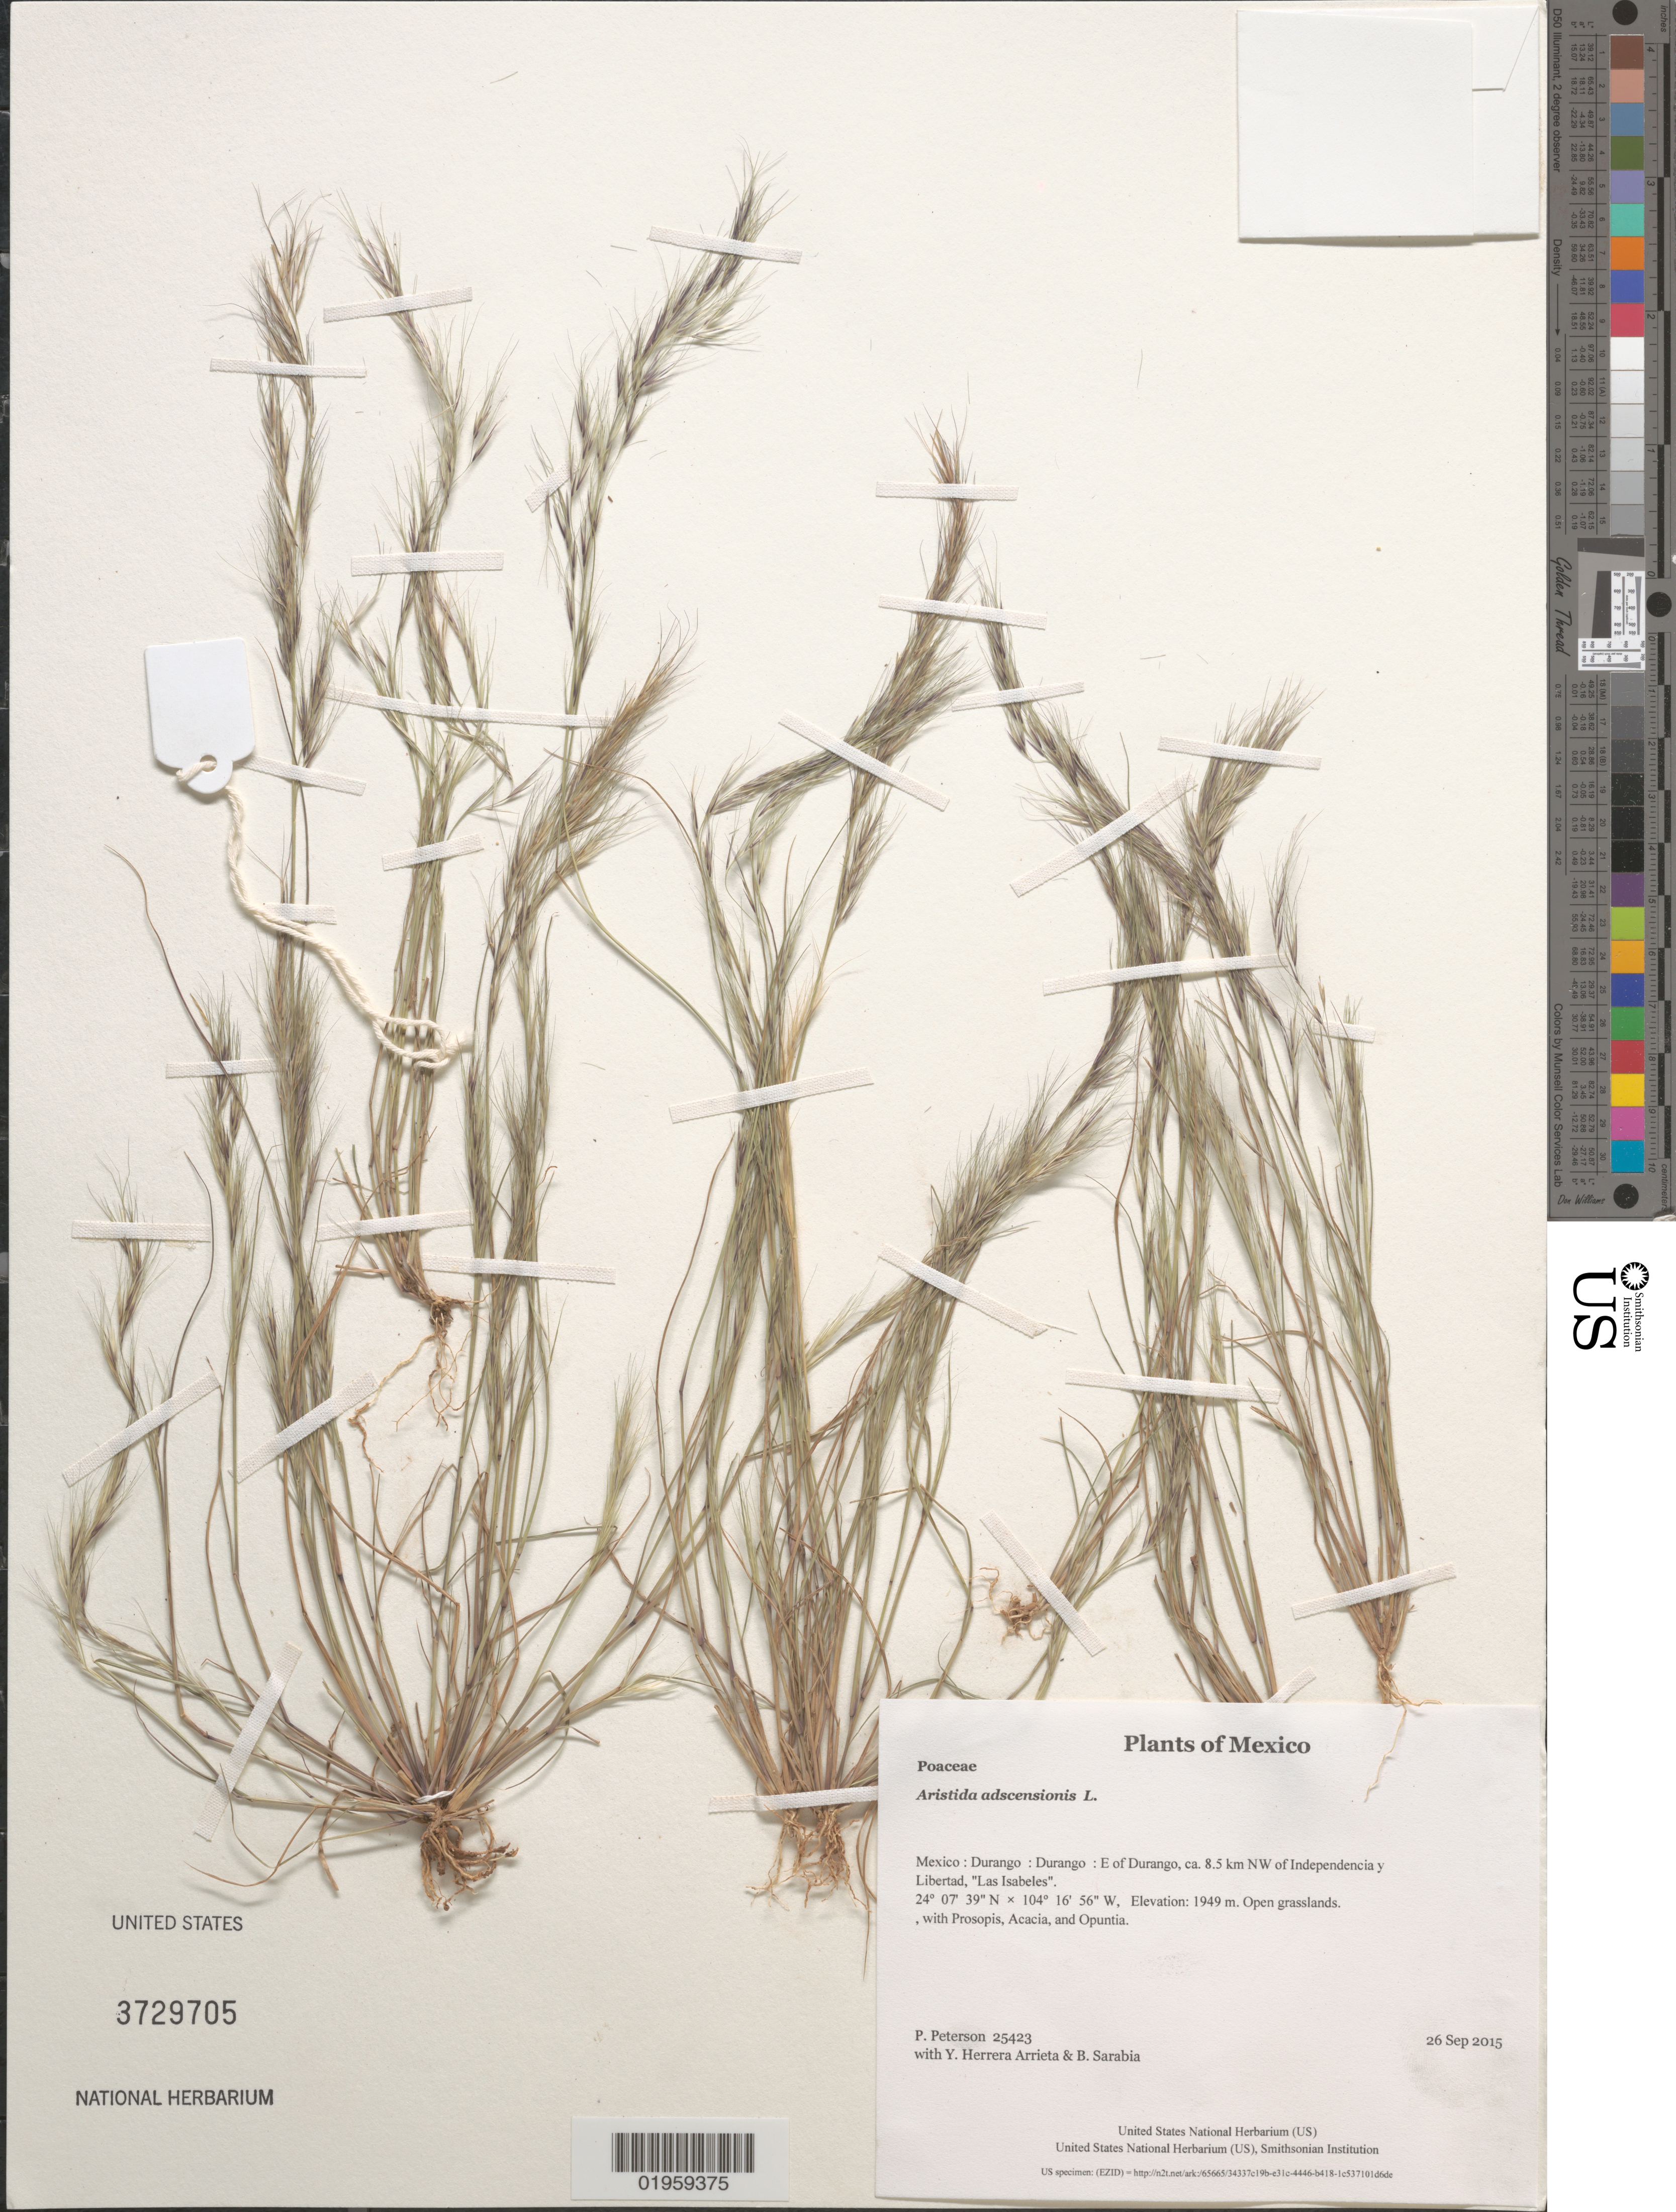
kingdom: Plantae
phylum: Tracheophyta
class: Liliopsida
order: Poales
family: Poaceae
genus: Aristida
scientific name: Aristida adscensionis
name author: L.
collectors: P. M. Peterson, Y. Herrera Arrieta & B. Sarabia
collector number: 25423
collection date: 2015-09-26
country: Mexico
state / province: Durango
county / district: Durango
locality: E of Durango, ca. 8.5 km NW of Independencia y Libertad, "Las Isabeles".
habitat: Open grasslands.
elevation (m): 1949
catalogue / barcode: US 3729705